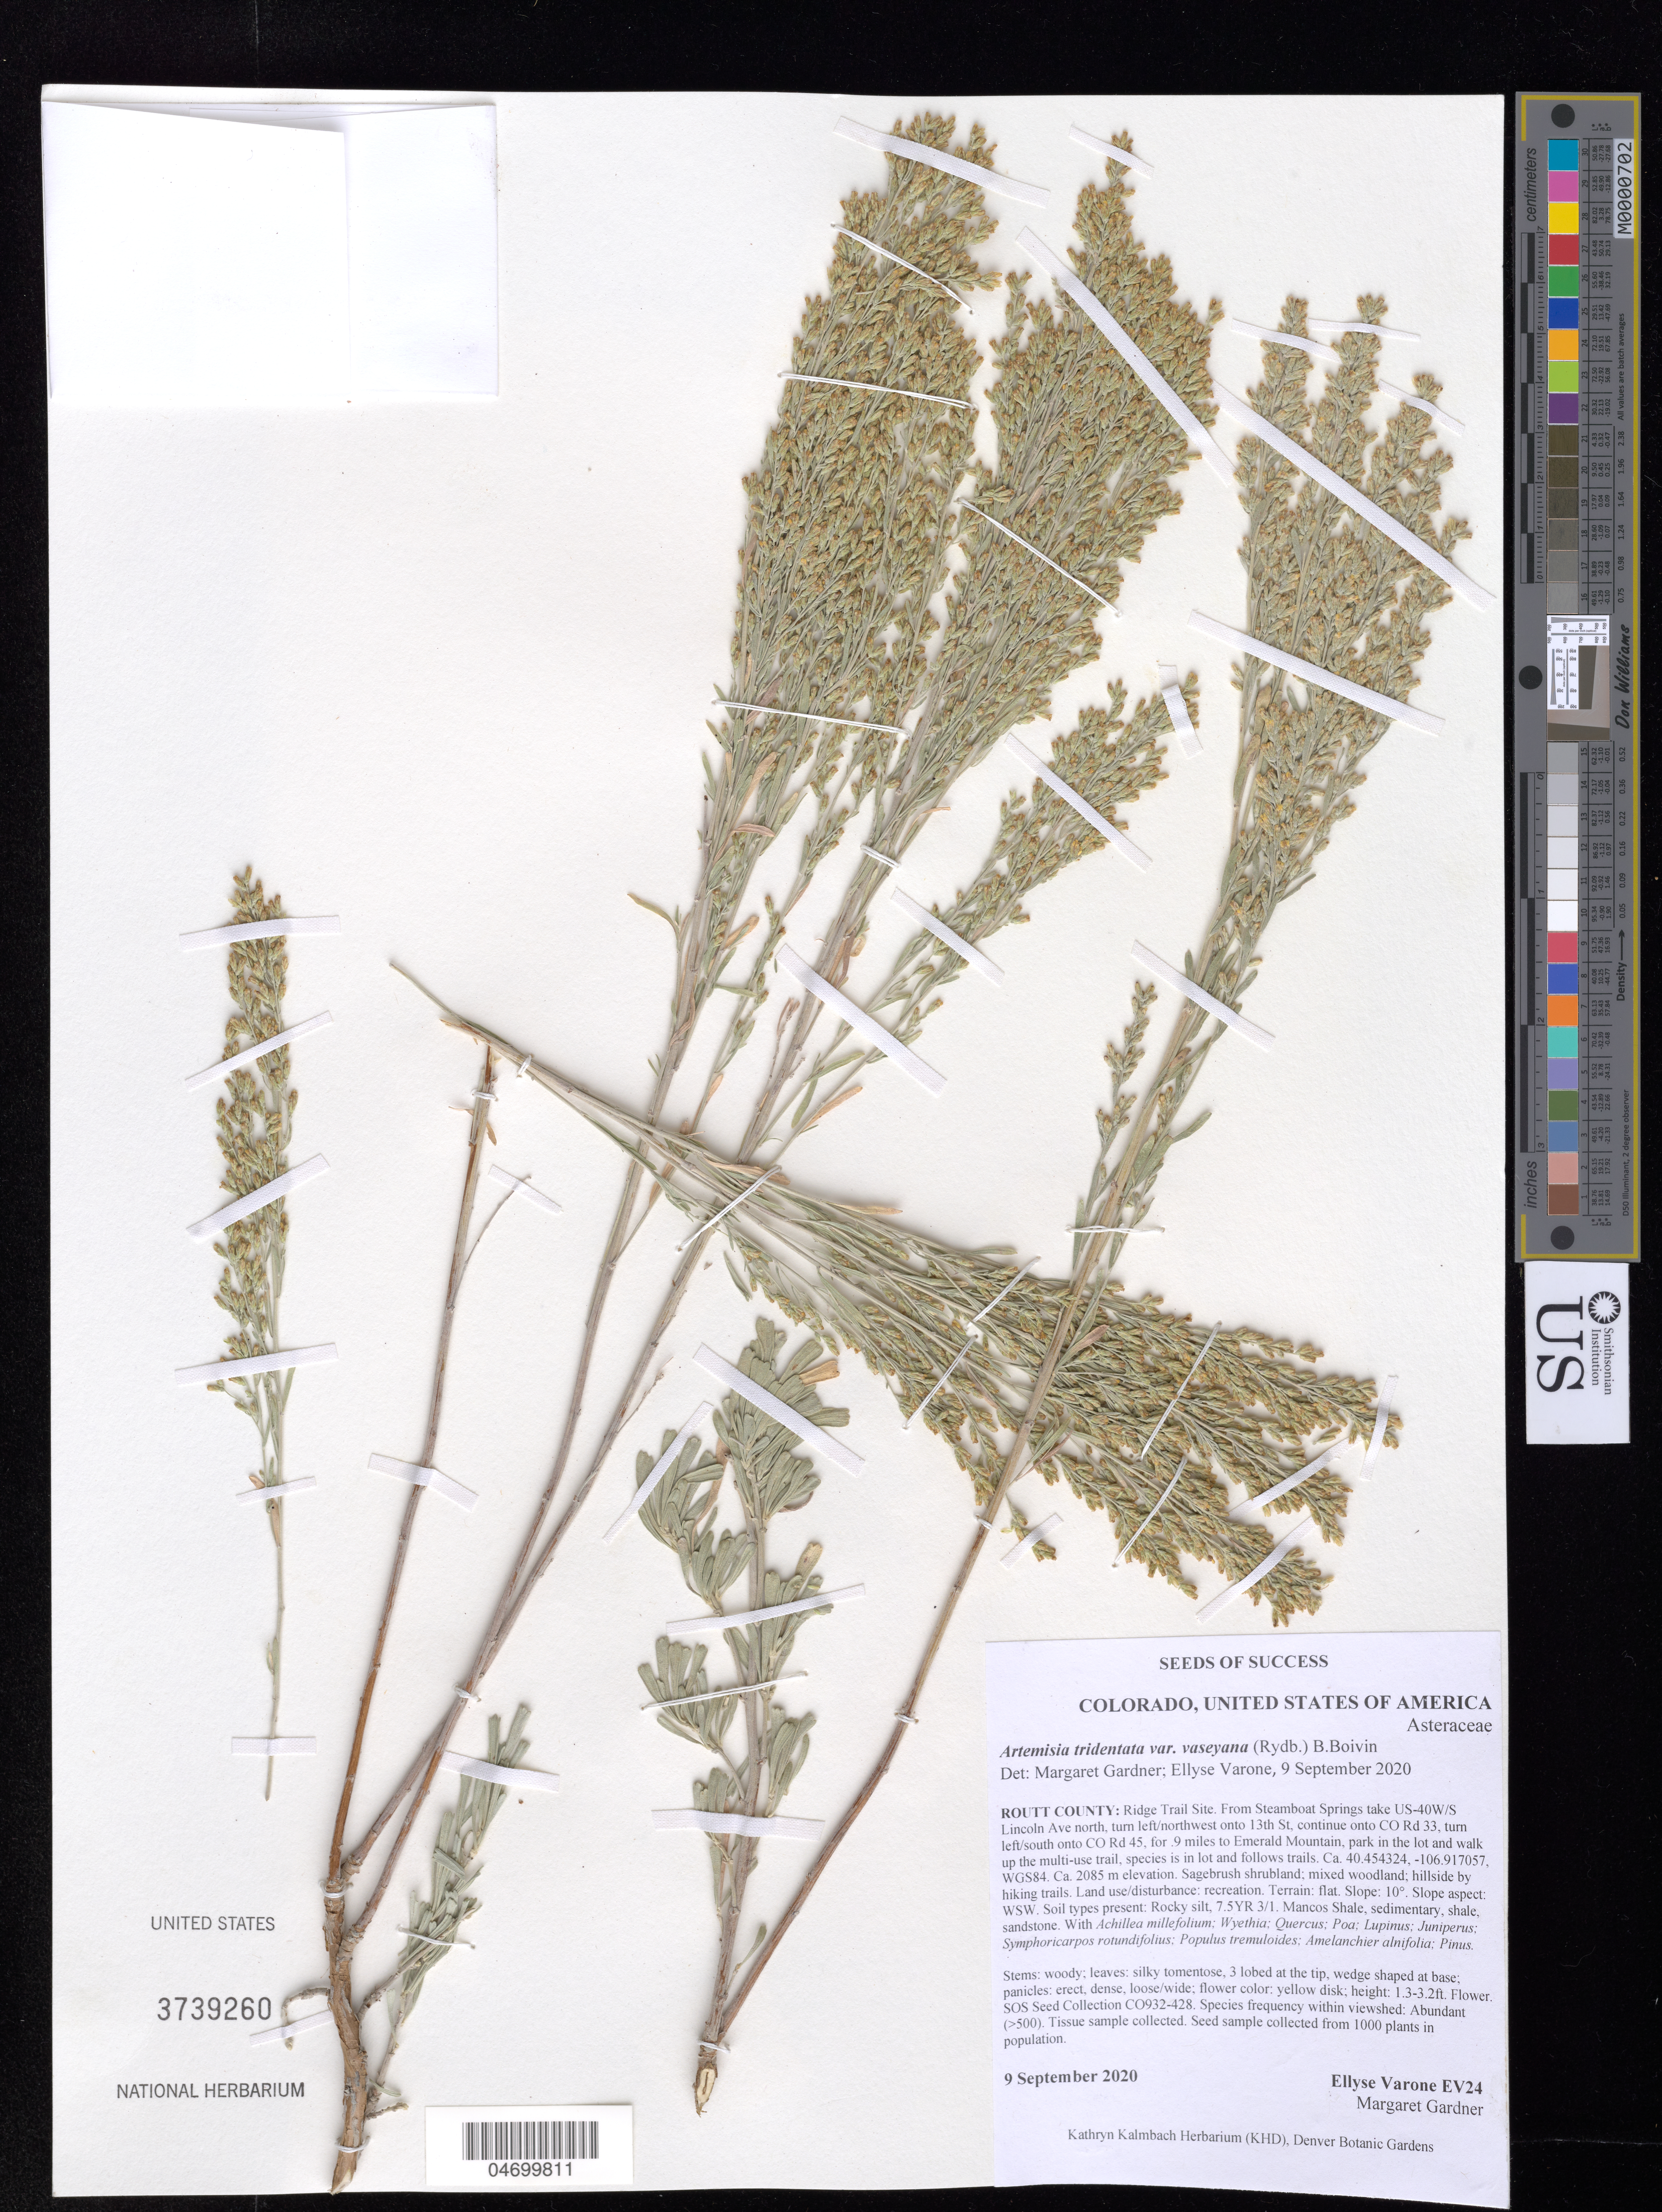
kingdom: Plantae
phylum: Tracheophyta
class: Magnoliopsida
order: Asterales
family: Asteraceae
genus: Artemisia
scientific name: Artemisia tridentata var. vaseyana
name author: (Rydb.) B. Boivin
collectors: E. Varone & M. Gardner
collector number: EV24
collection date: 2020-09-09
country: United States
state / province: Colorado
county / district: Routt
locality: Ridge Trail Site.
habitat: Sagebrush shrubland; mixed woodland, hillside by hiking trails Rocky silt soil.. With Poa, Lupinus, Populus tremuloides, etc.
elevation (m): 2085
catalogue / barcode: US 3739260